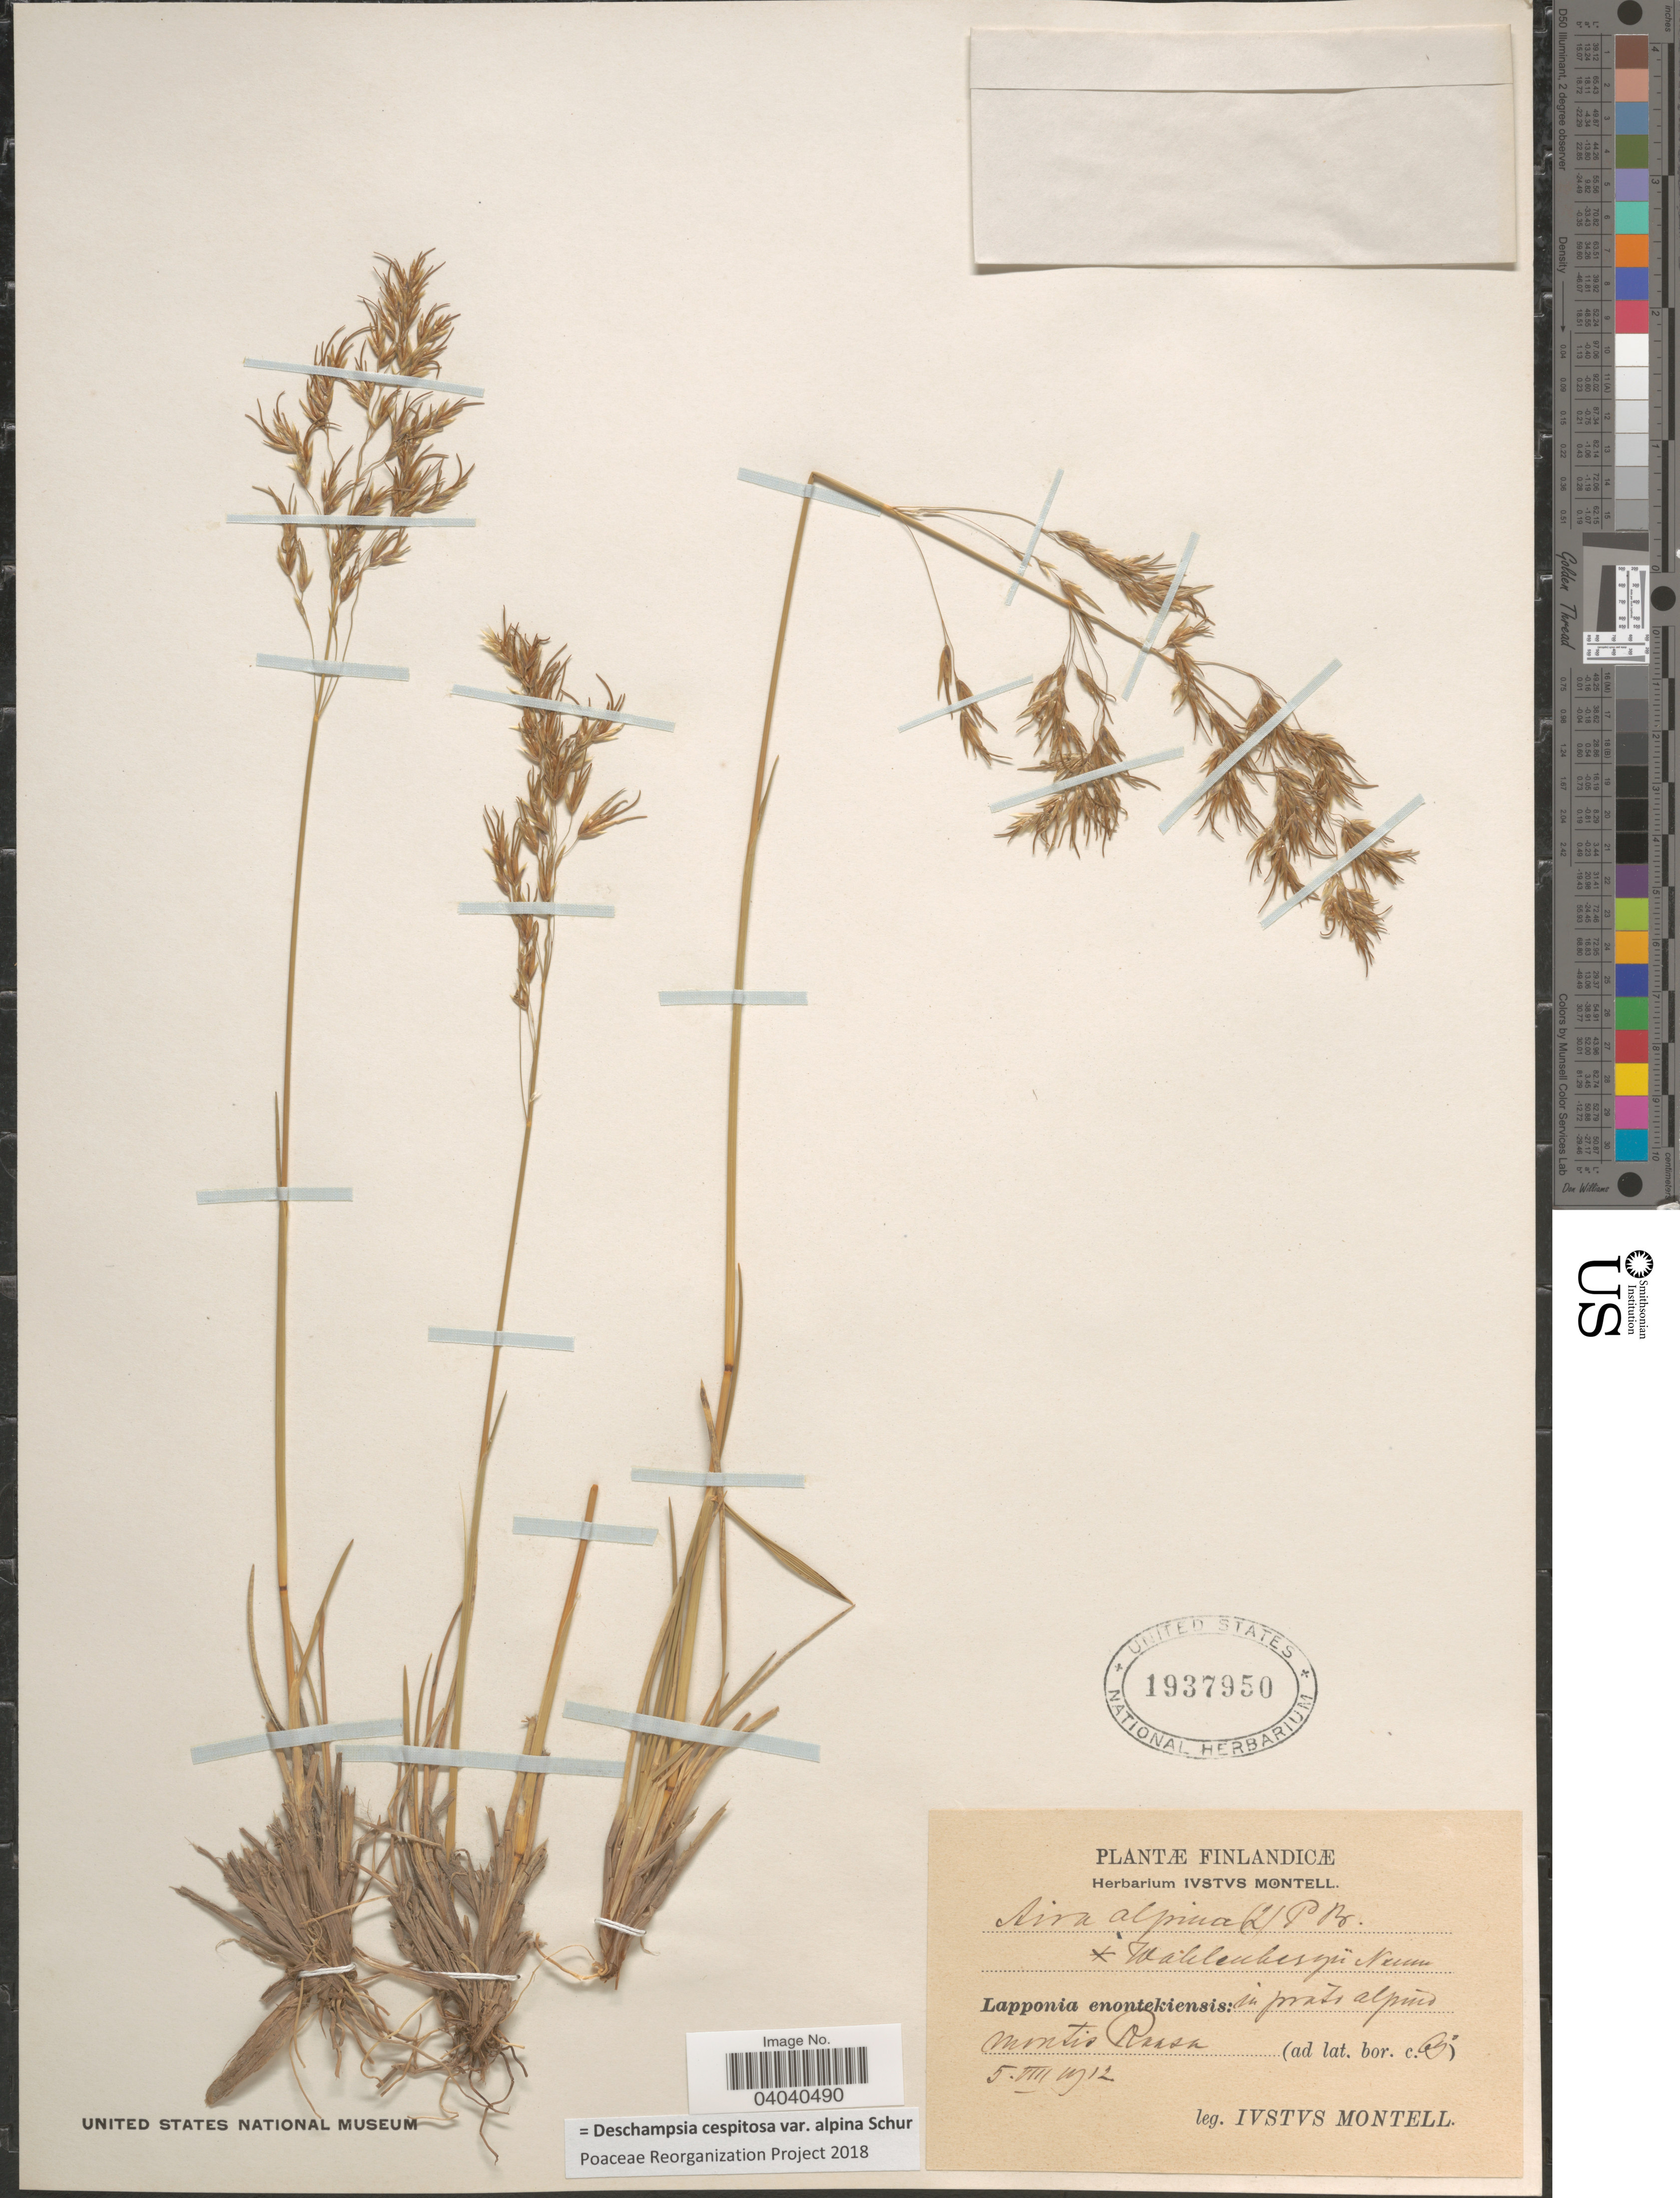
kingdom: Plantae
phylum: Tracheophyta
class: Liliopsida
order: Poales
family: Poaceae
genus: Deschampsia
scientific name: Deschampsia cespitosa var. alpina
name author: Vasey ex W.J. Beal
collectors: I. Montell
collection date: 1912-08-05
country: Finland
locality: Finlandicæ. Lapponia enontekiensis: in pratis alpinis montis Prasa. [interpreted]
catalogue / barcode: US 1937950